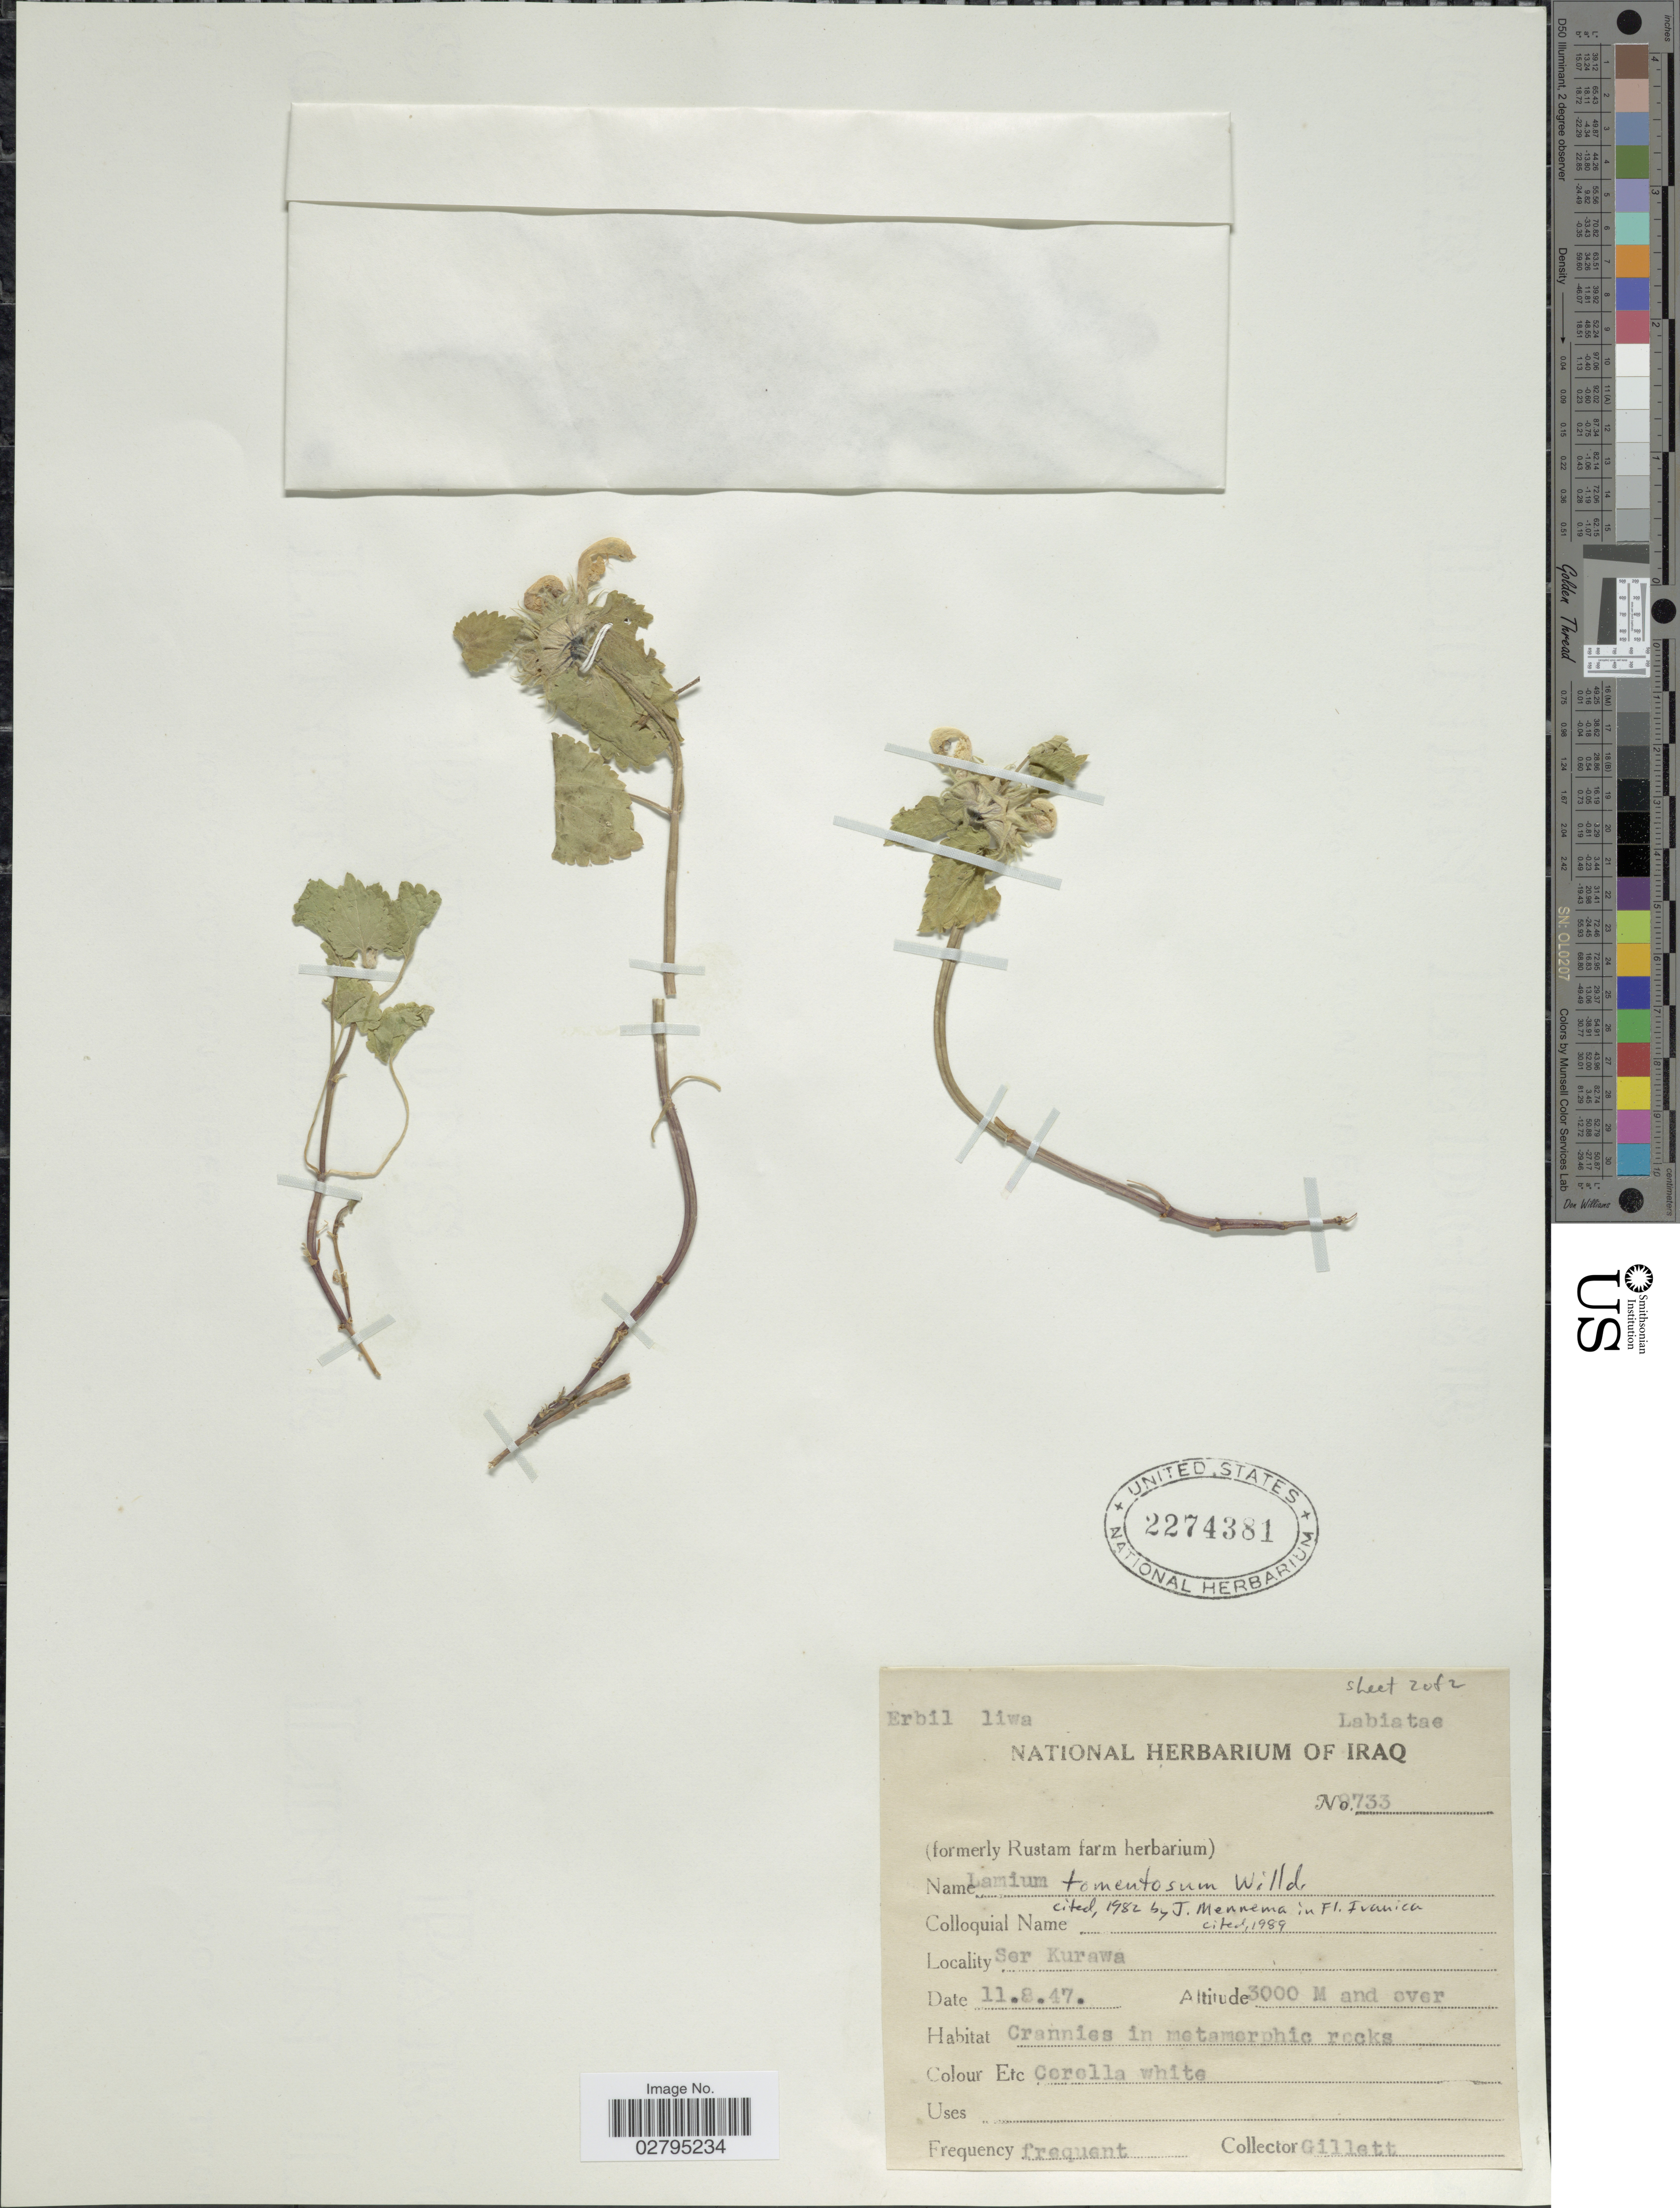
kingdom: Plantae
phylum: Tracheophyta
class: Magnoliopsida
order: Lamiales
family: Lamiaceae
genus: Lamium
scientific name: Lamium tomentosum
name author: Willd.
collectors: Gillett, --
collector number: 9733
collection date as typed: Transcribed d/m/y: 11/8/47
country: Iraq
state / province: Arbīl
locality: Erbil liwa, Ser Kurawa.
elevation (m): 3000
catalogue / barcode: US 2274381